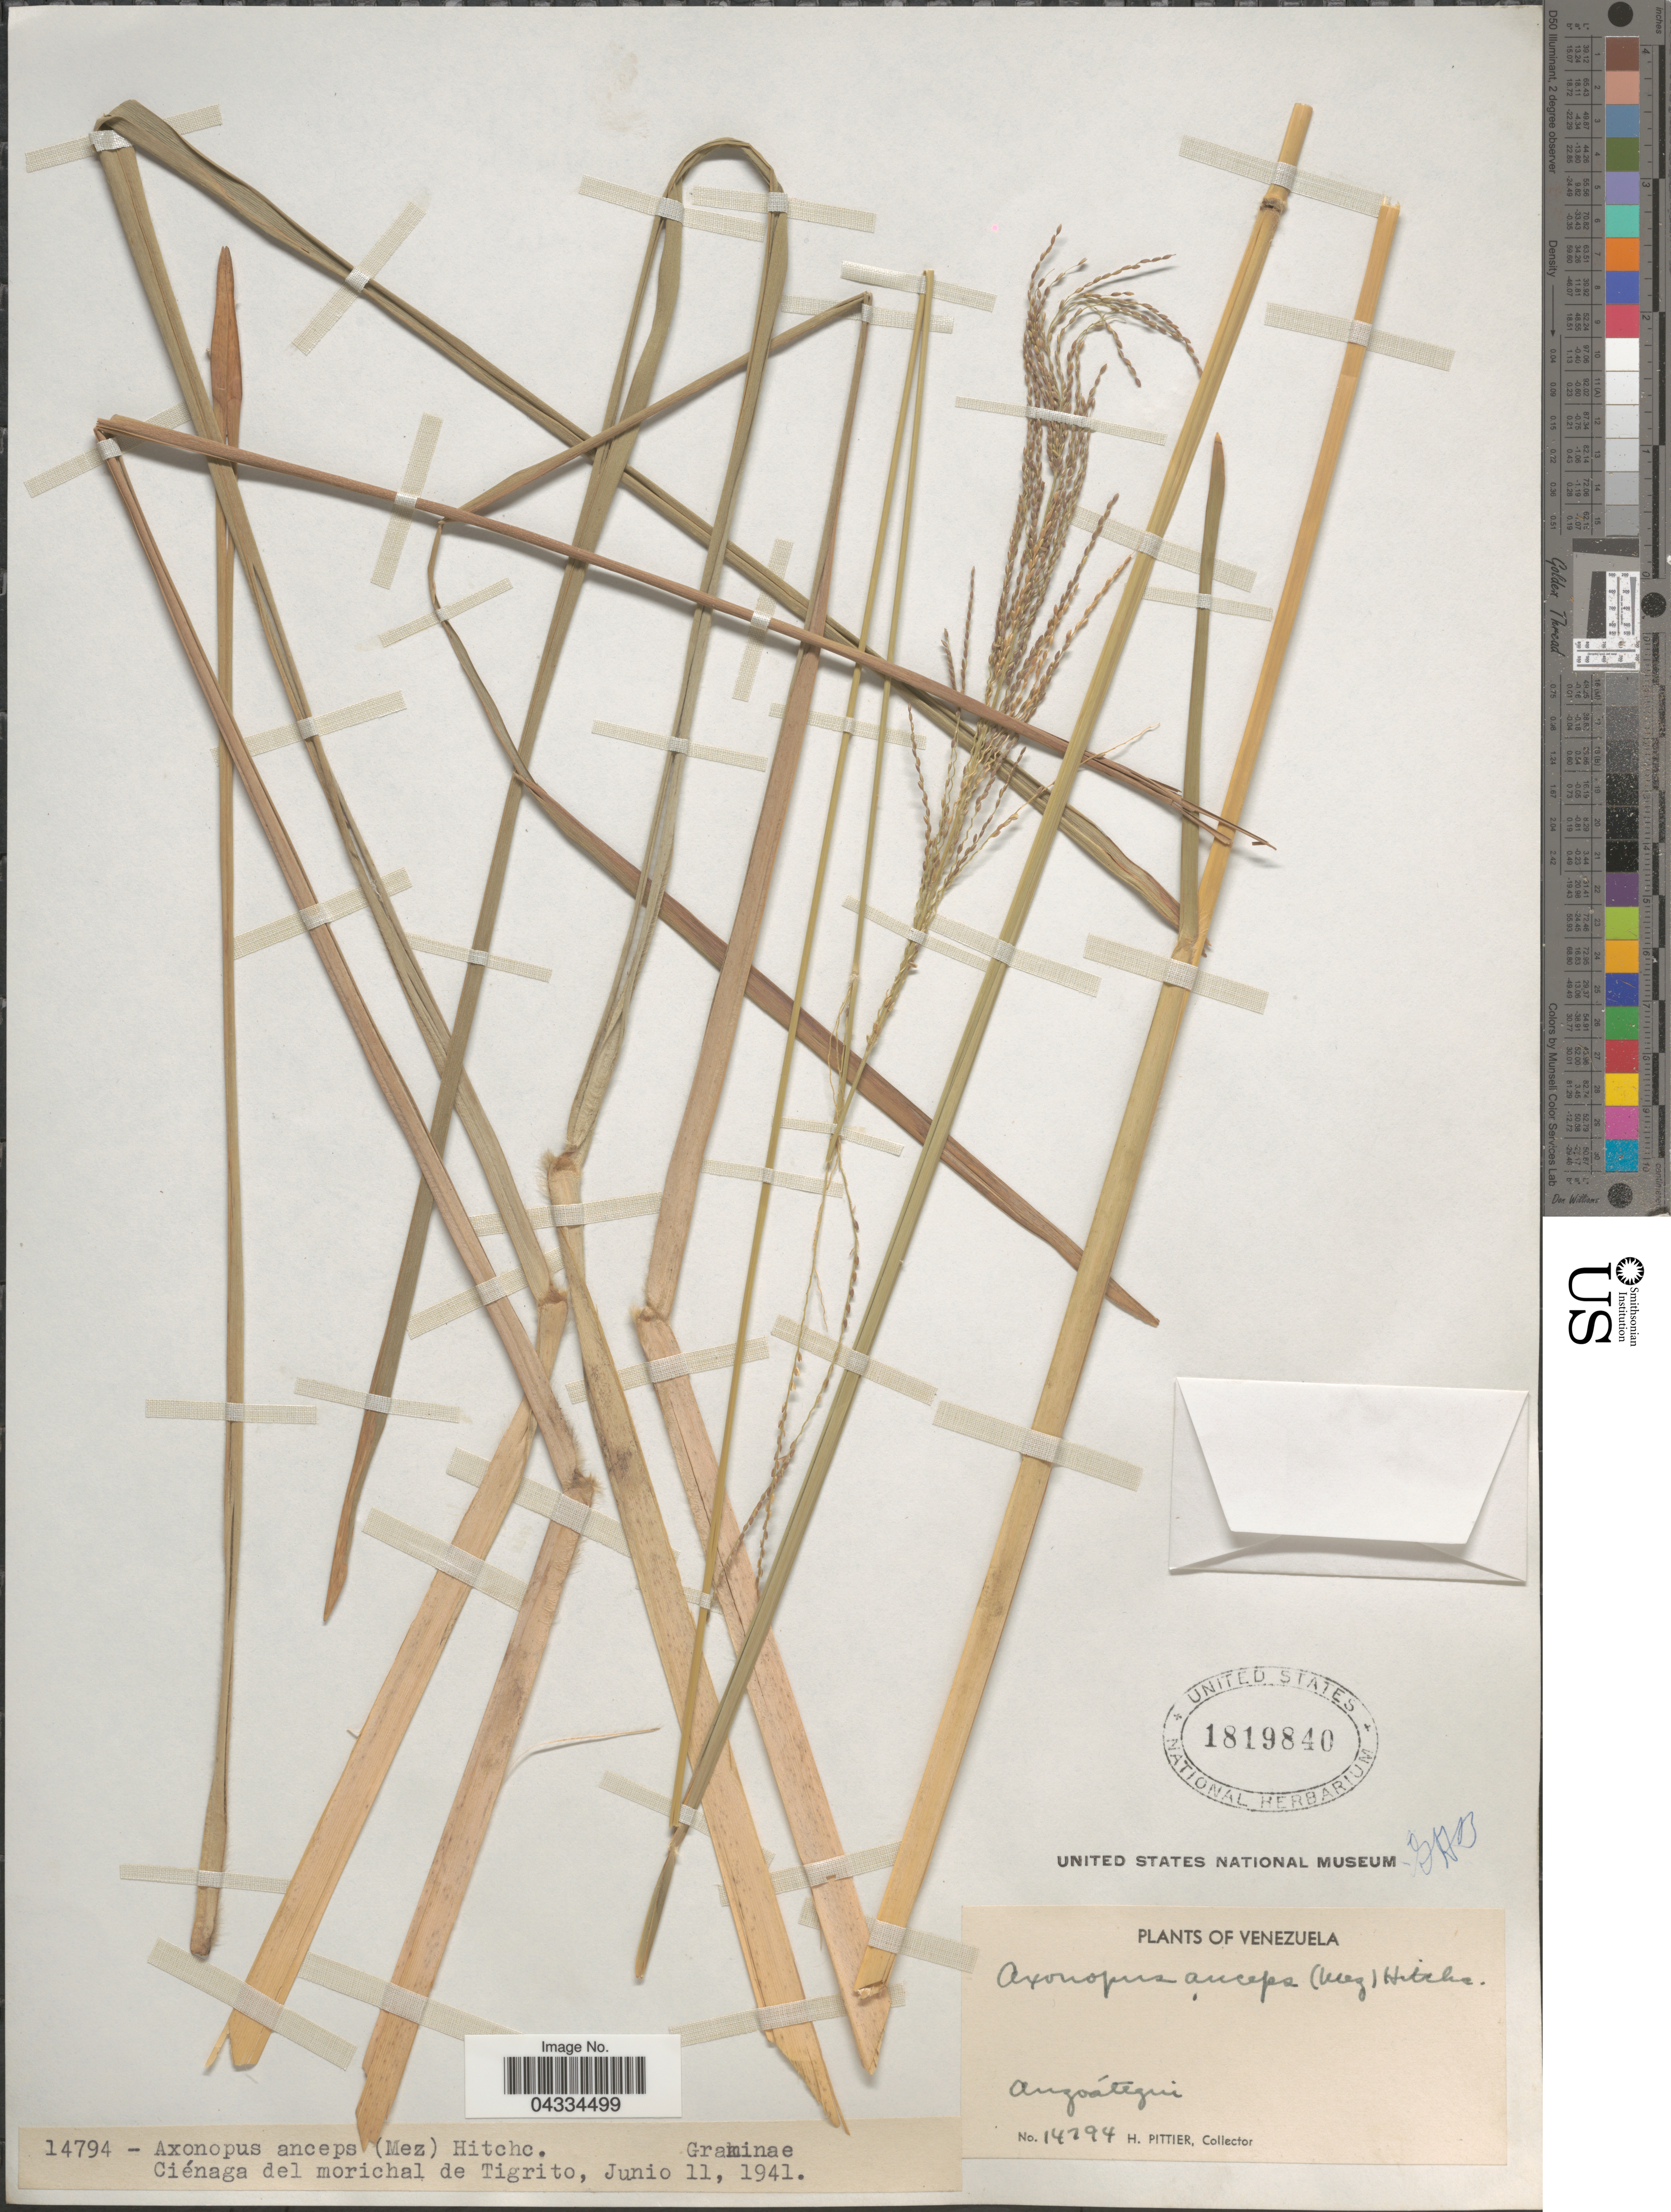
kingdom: Plantae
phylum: Tracheophyta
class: Liliopsida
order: Poales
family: Poaceae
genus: Axonopus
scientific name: Axonopus anceps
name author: (Mez) Hitchc.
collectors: H. F. Pittier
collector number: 14794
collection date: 1941-06-11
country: Venezuela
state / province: Anzoategui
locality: Ciénaga del morichal de Tigrito.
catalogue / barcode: US 1819840